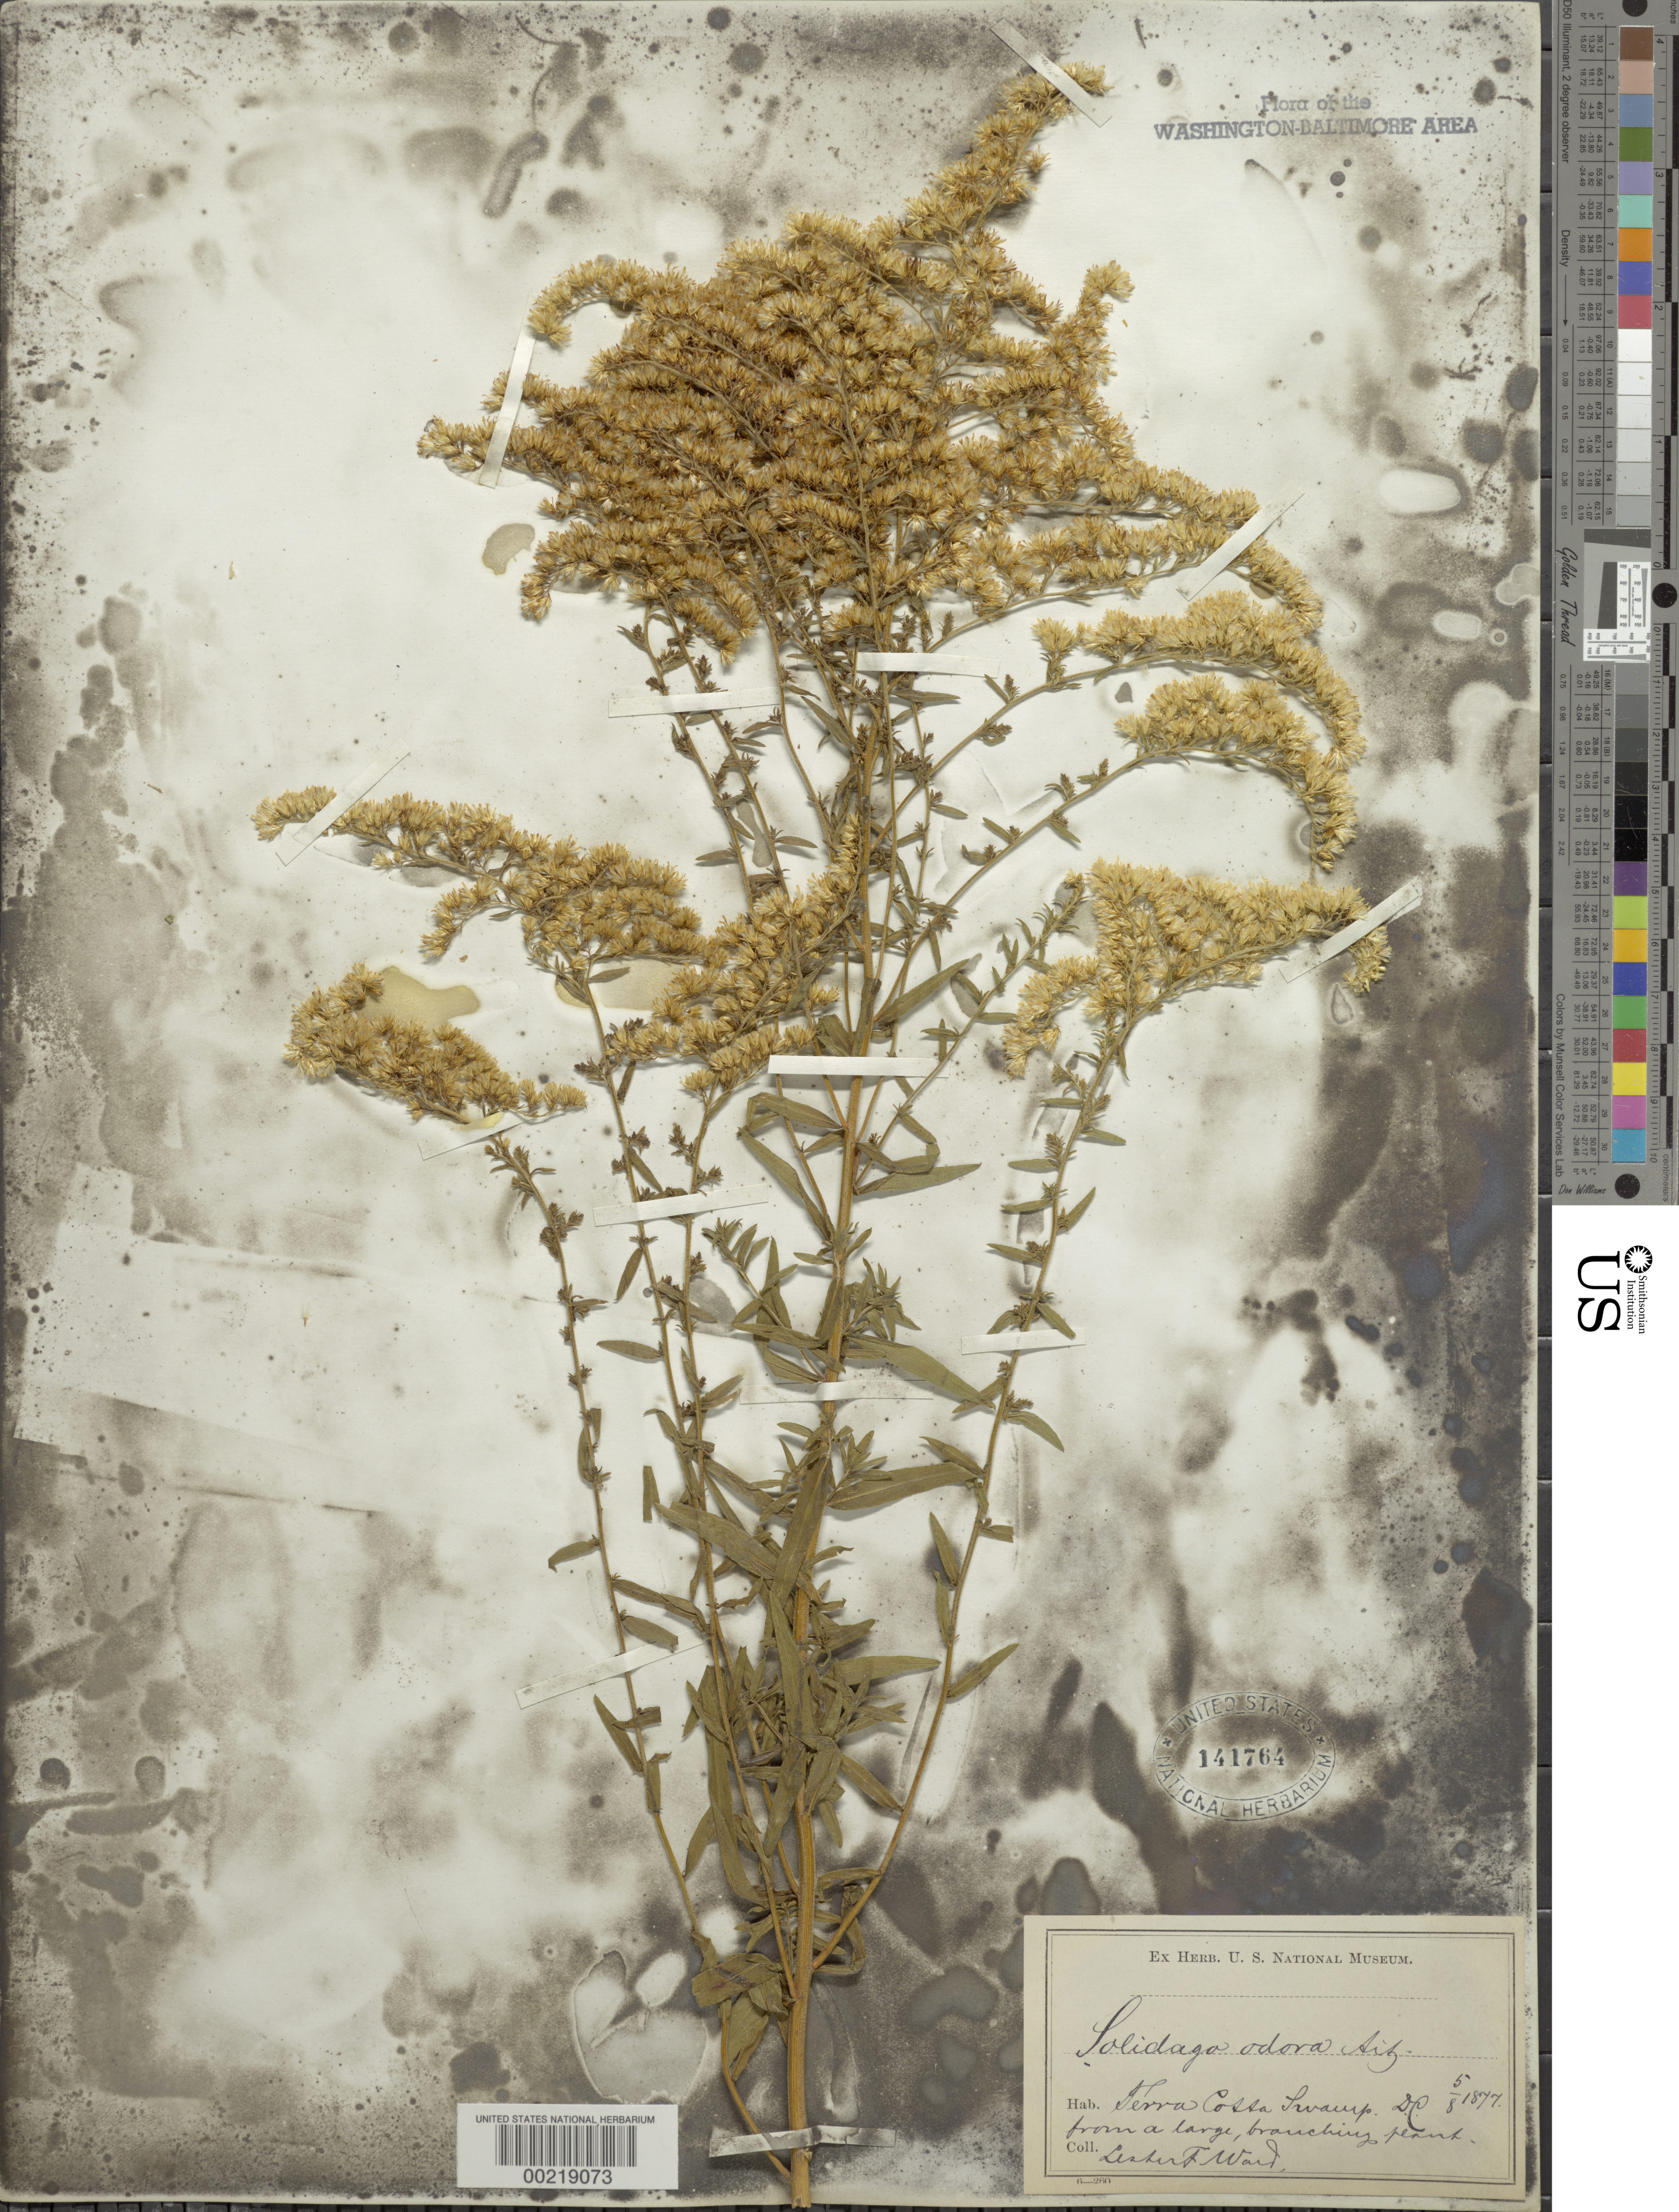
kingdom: Plantae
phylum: Tracheophyta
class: Magnoliopsida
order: Asterales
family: Asteraceae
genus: Solidago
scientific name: Solidago odora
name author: Aiton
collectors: L. F. Ward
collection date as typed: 05 Aug 1877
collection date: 1877-08-05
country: United States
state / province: District of Columbia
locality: Terra Cotta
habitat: Swamp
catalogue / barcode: US 141764